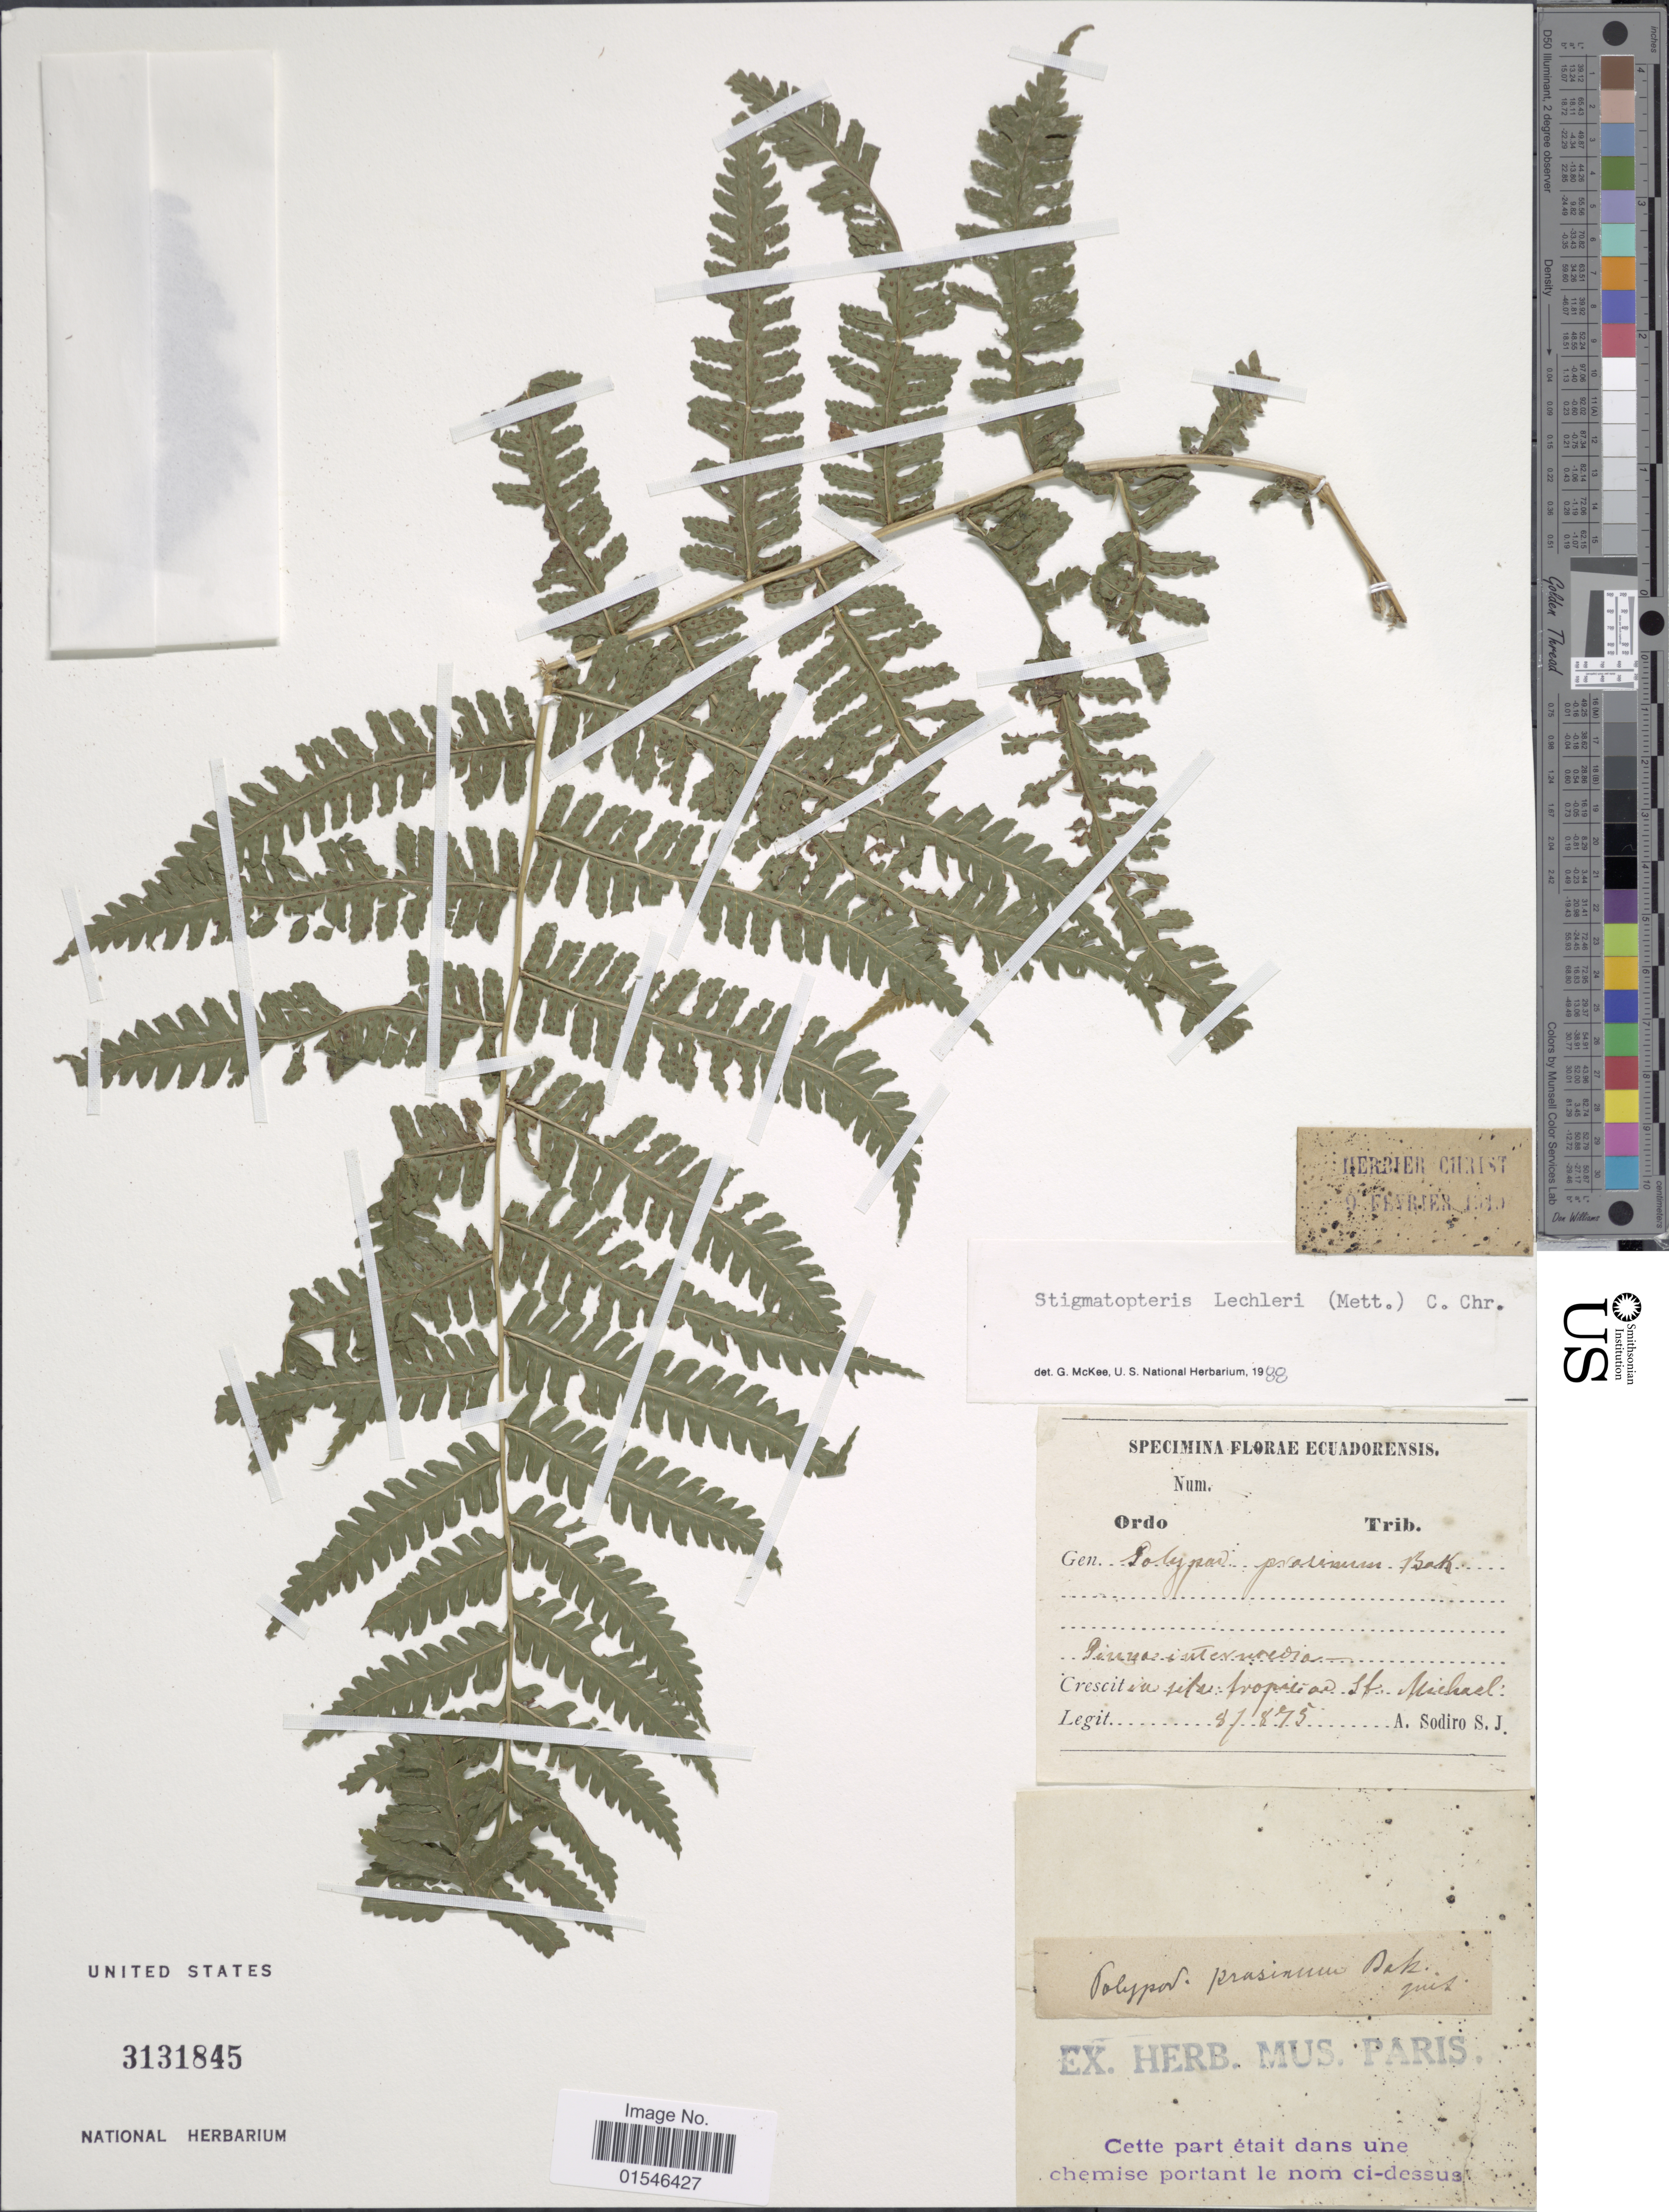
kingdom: Plantae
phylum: Tracheophyta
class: Polypodiopsida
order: Polypodiales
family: Dryopteridaceae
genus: Stigmatopteris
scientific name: Stigmatopteris lechleri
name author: (Mett.) C. Chr.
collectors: A. Sodiro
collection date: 1875-08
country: Ecuador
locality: In silv. tropic. St. Michael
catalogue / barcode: US 3131845